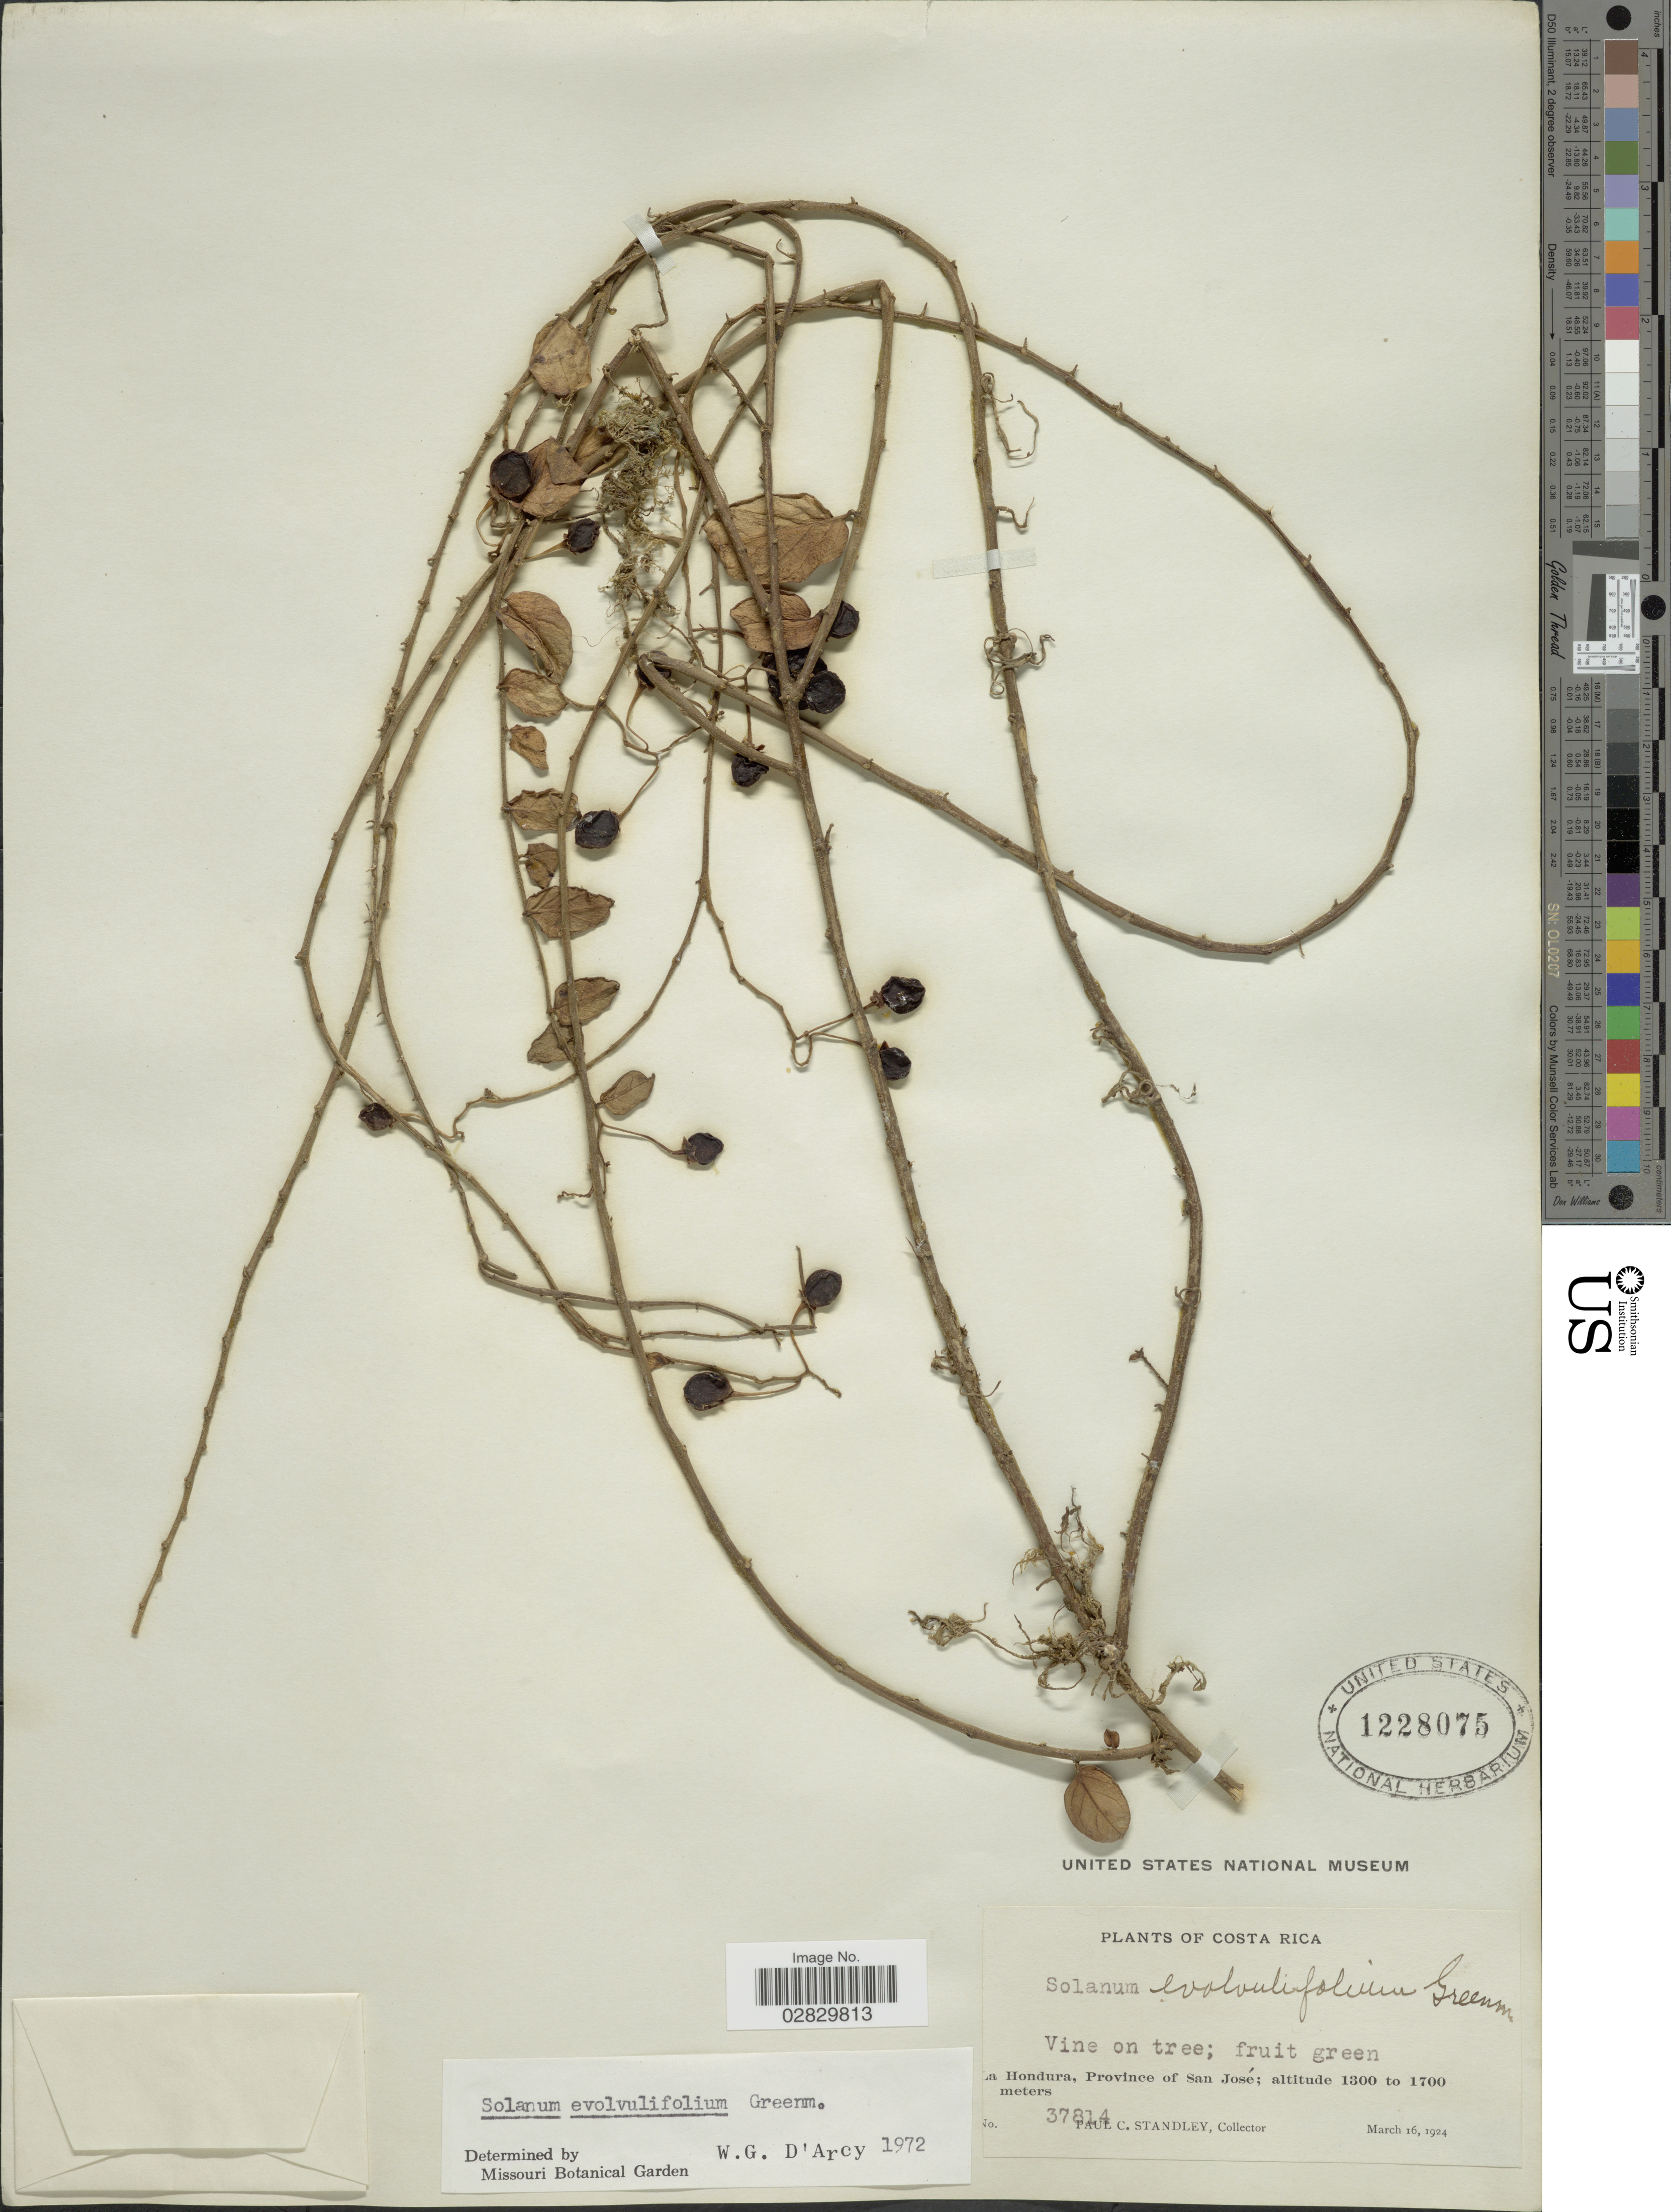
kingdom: Plantae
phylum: Tracheophyta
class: Magnoliopsida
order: Solanales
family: Solanaceae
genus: Solanum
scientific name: Solanum evolvulifolium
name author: Greenm. ex Donn. Sm.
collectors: P. C. Standley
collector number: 37814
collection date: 1924-03-16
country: Costa Rica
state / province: San José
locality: La Hondura.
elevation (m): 1300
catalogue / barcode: US 1228075